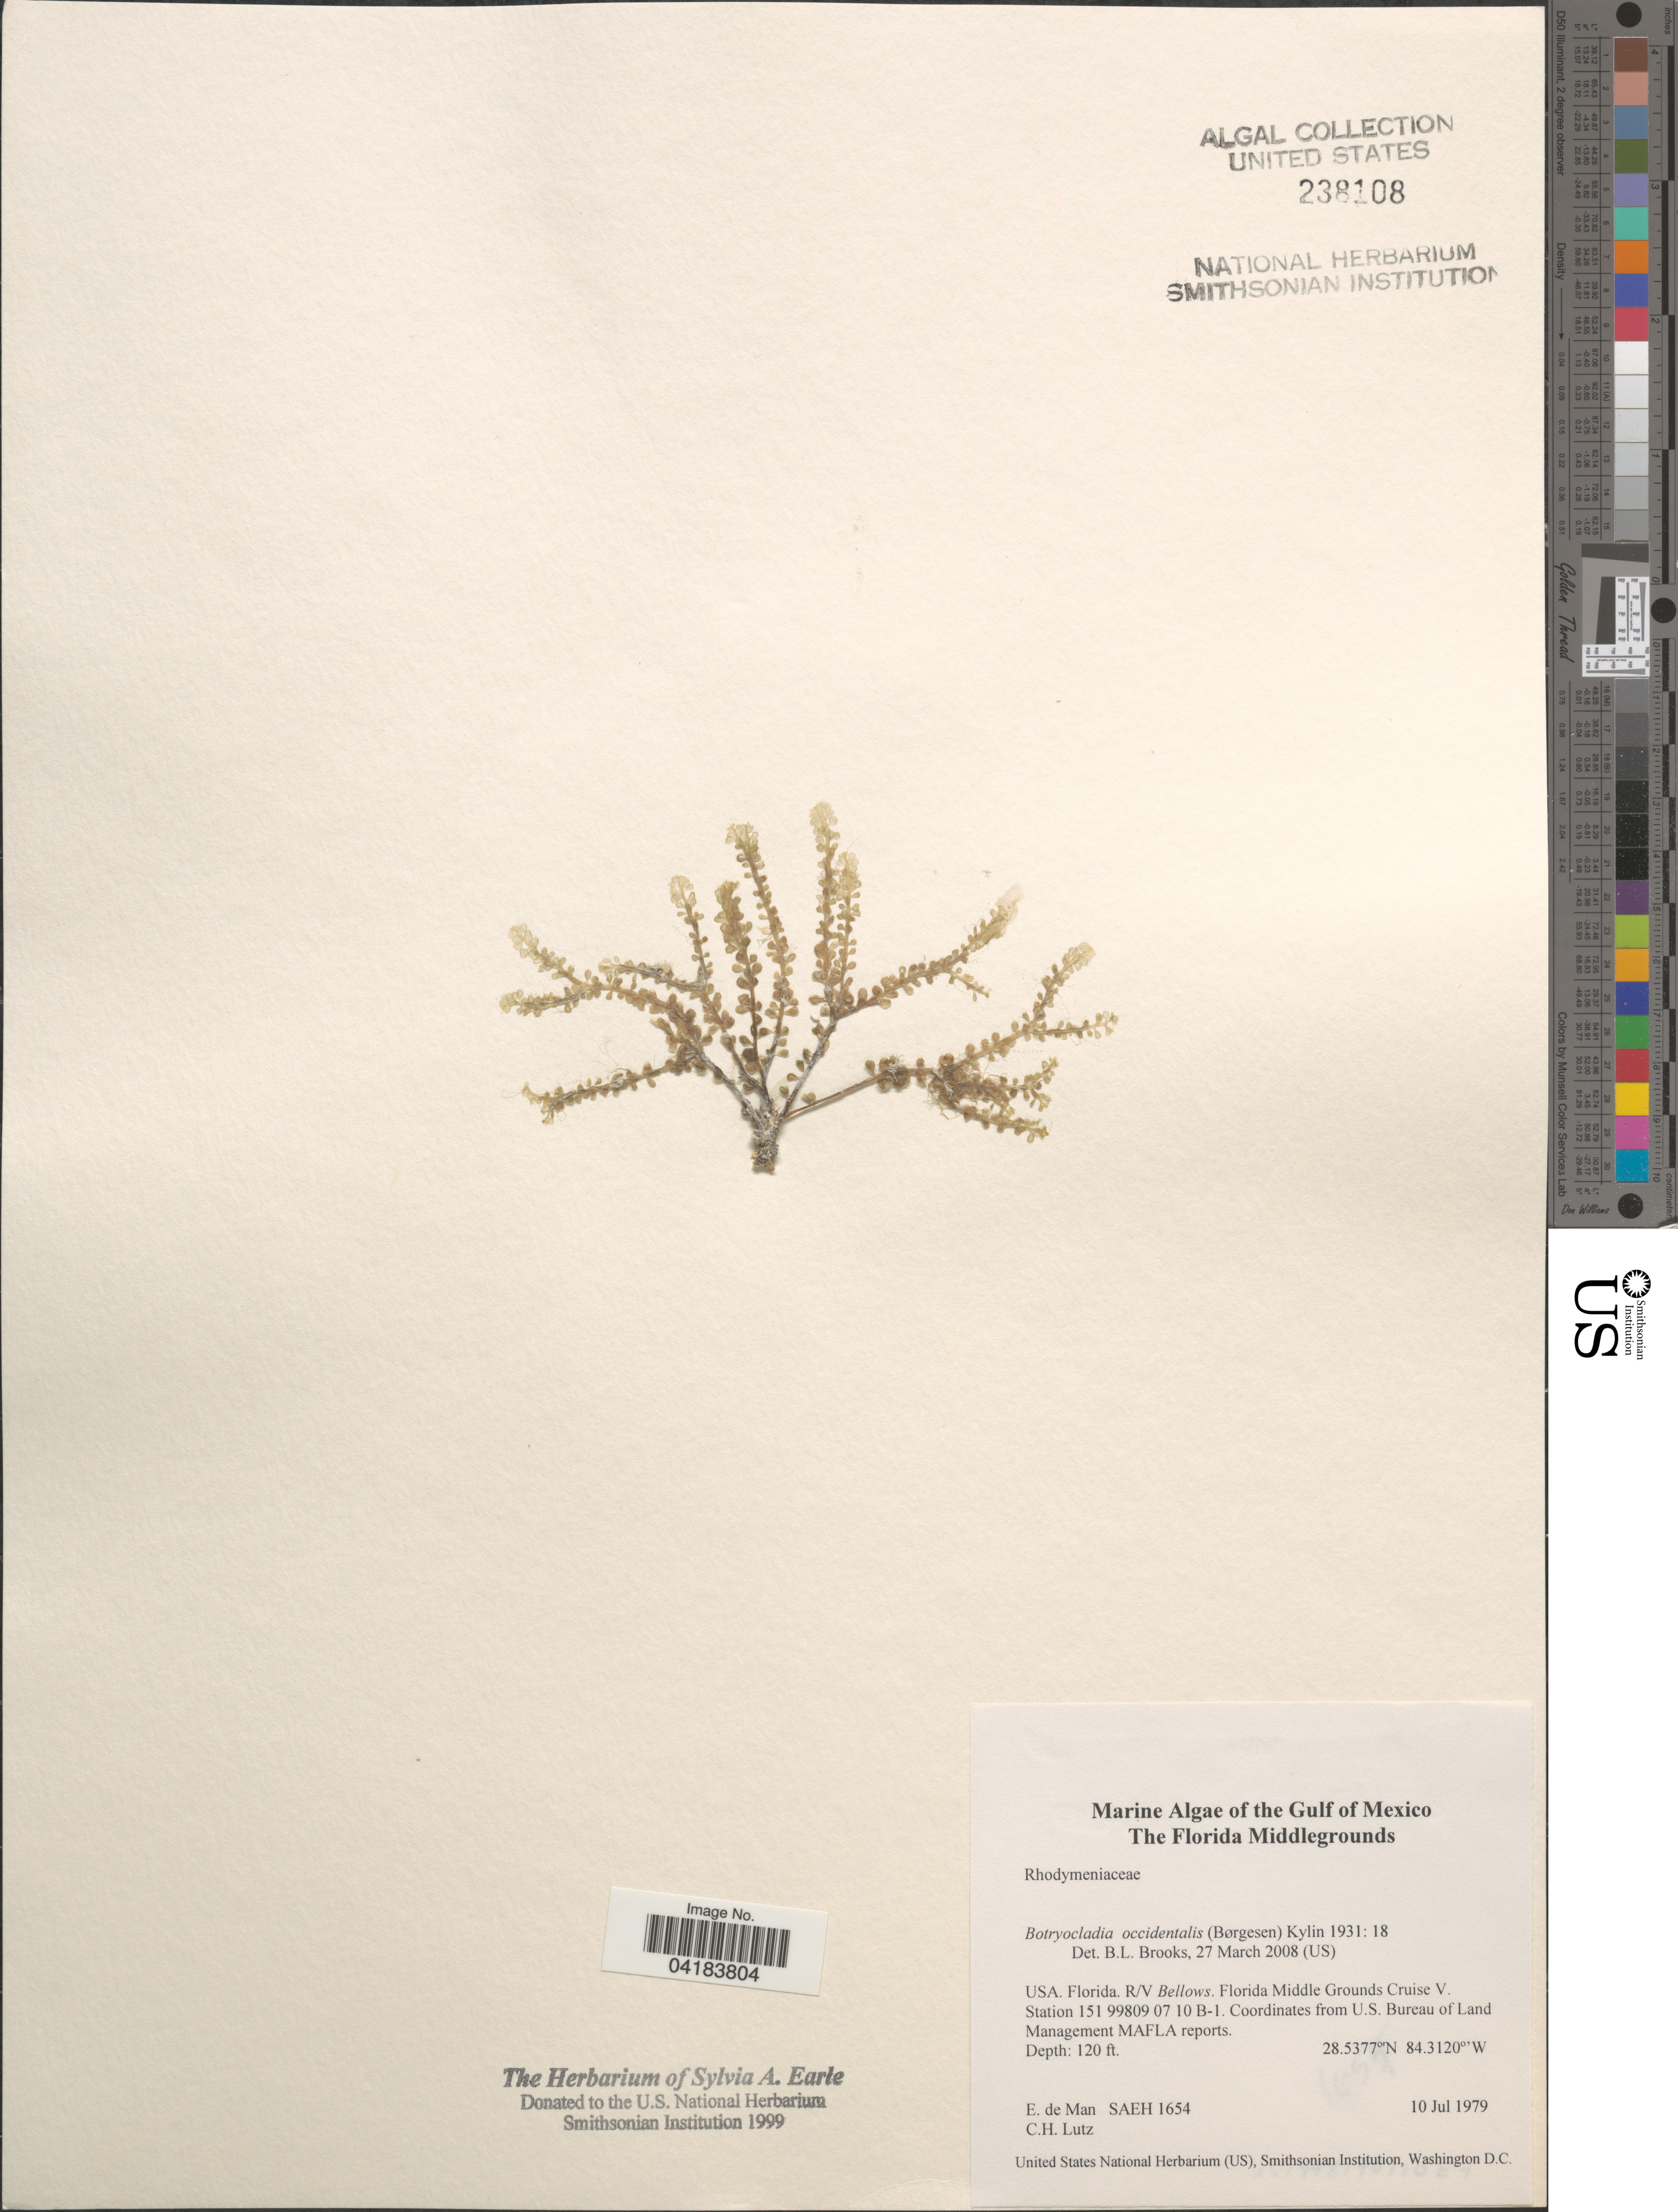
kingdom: Plantae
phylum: Rhodophyta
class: Florideophyceae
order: Rhodymeniales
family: Rhodymeniaceae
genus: Botryocladia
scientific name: Botryocladia occidentalis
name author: (Børgesen) Kylin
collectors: E. de Man & C. Lutz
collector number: SAEH1654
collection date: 1979-07-10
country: United States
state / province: Florida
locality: Gulf of Mexico. R/V Bellows. Florida Middle Grounds Cruise V. Station 151 99809 07 10 B-1.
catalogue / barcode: US 238108